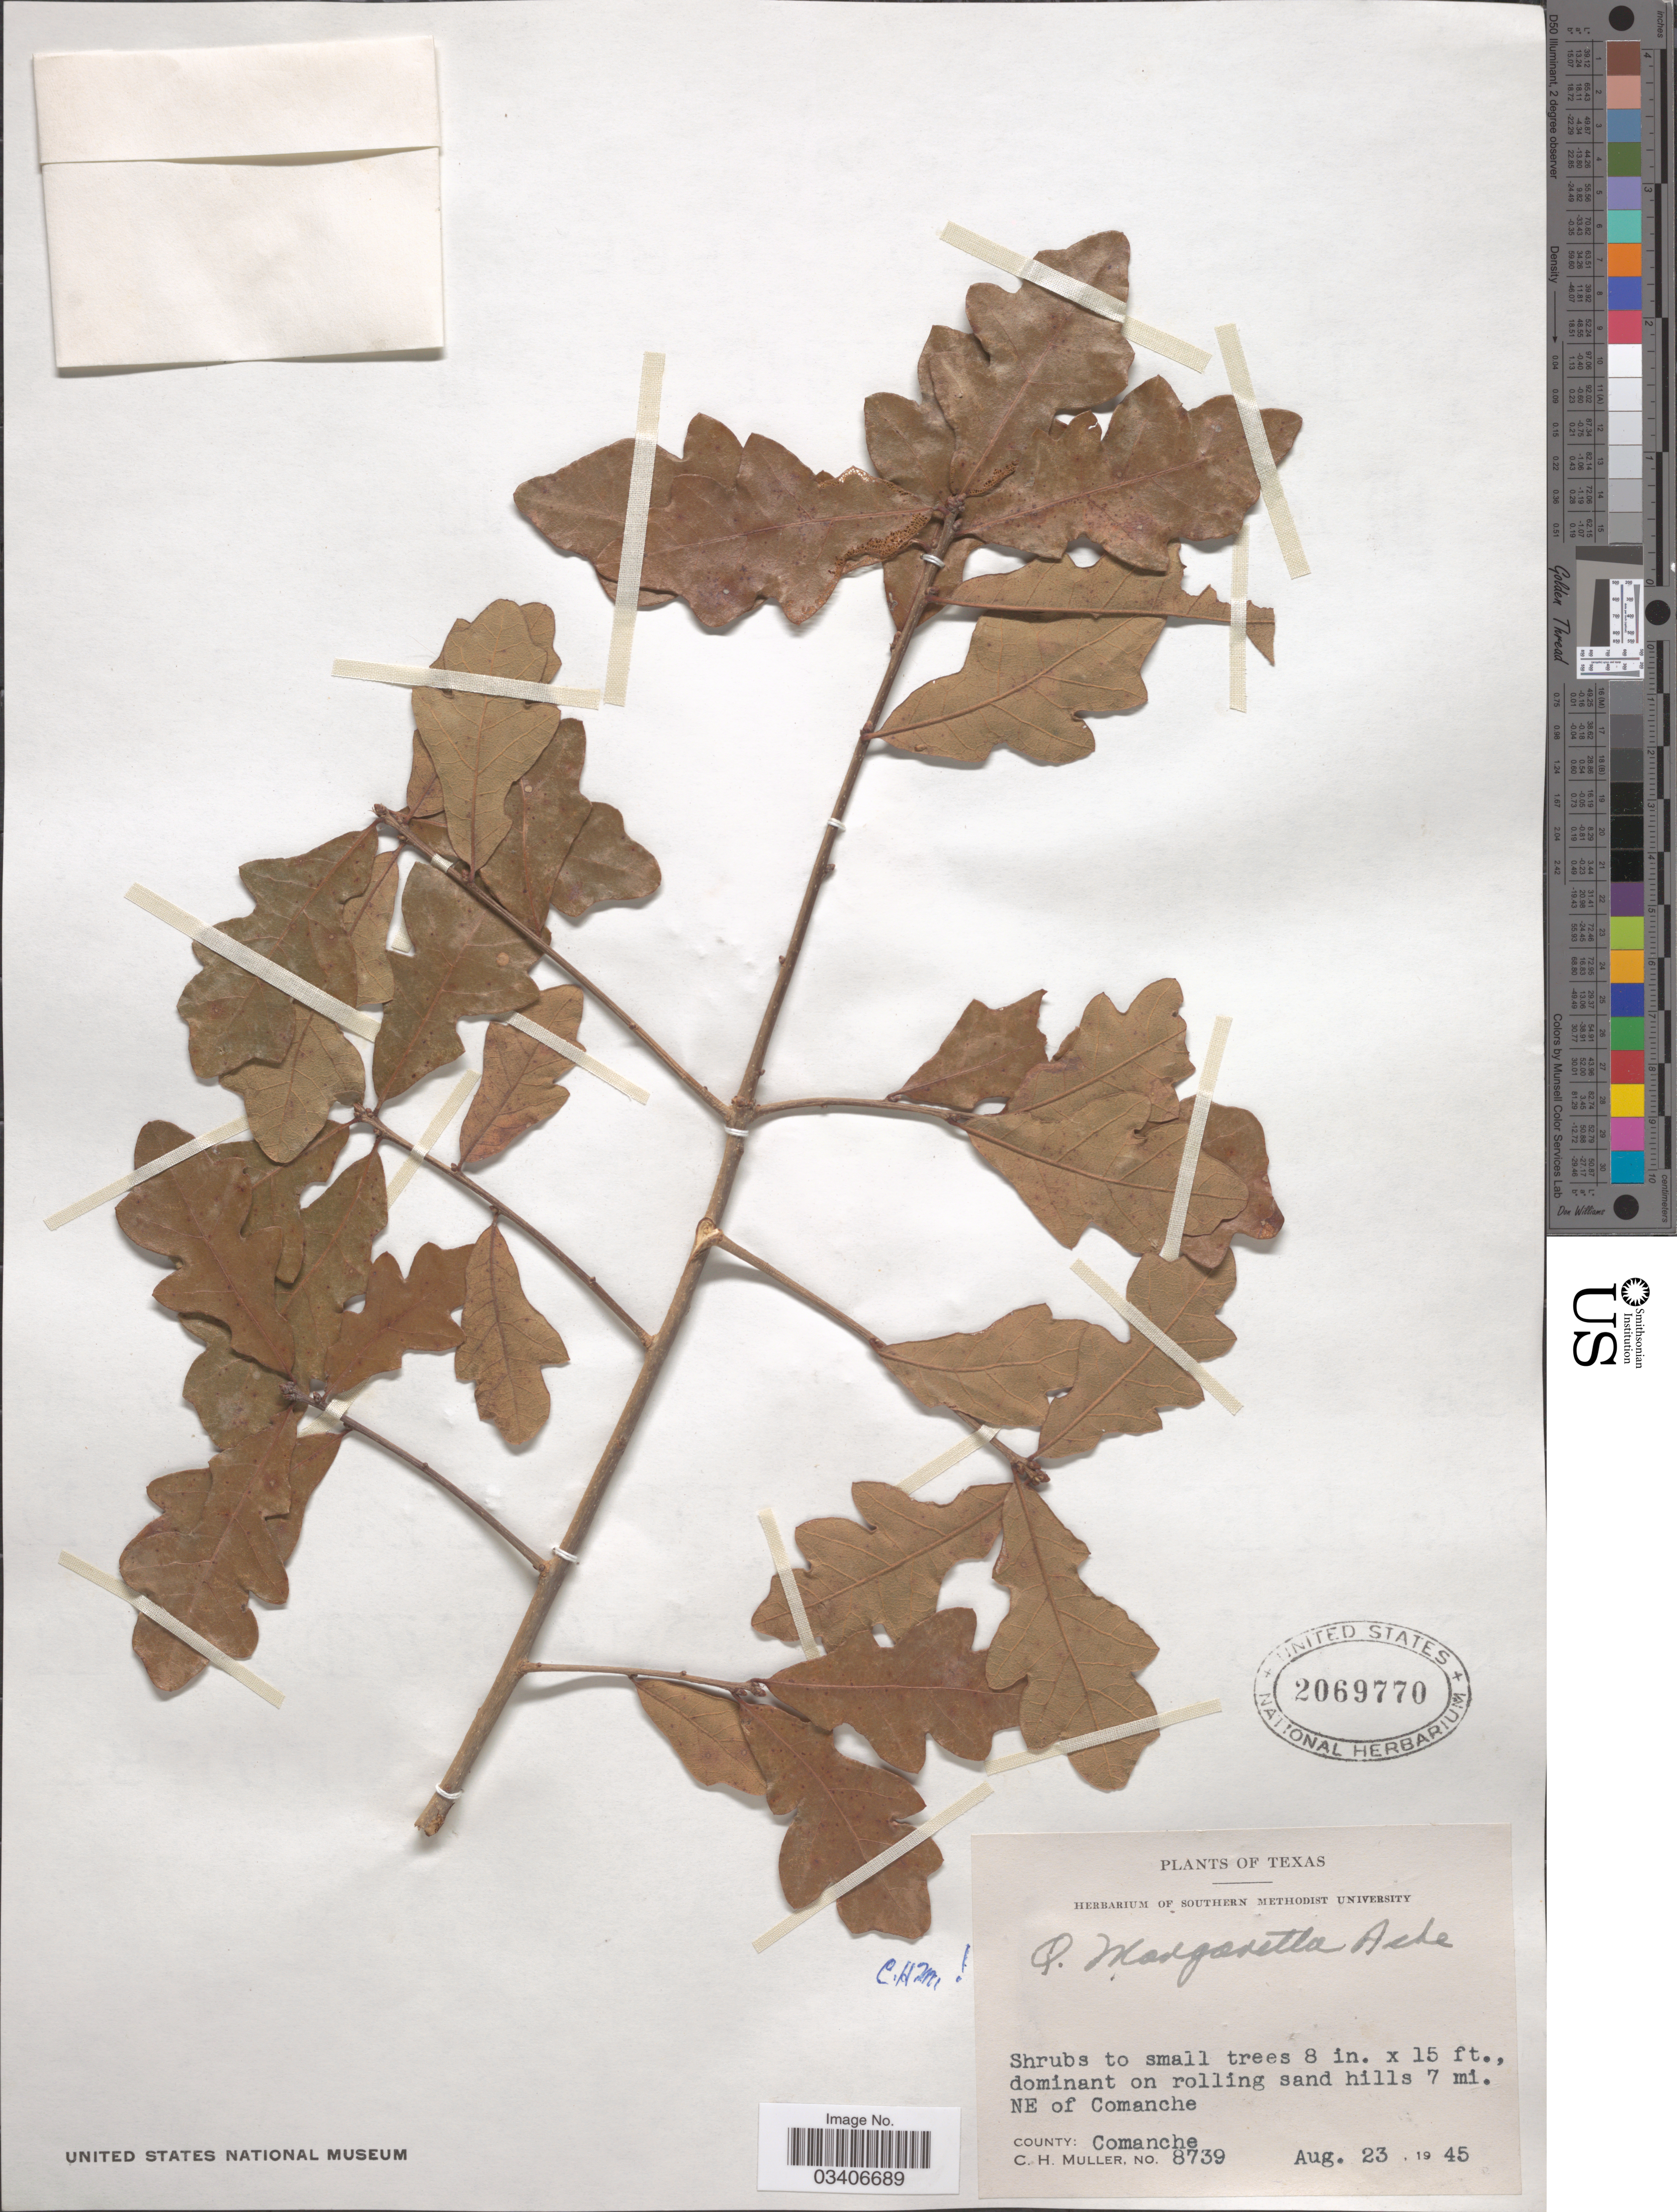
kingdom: Plantae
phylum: Tracheophyta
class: Magnoliopsida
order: Fagales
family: Fagaceae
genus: Quercus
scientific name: Quercus margarettae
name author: Ashe ex Small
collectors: C. H. Mueller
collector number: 8739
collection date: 1945-08-23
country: United States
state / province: Texas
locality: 7 mi. NE of Comanche County: Comanche.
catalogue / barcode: US 2069770